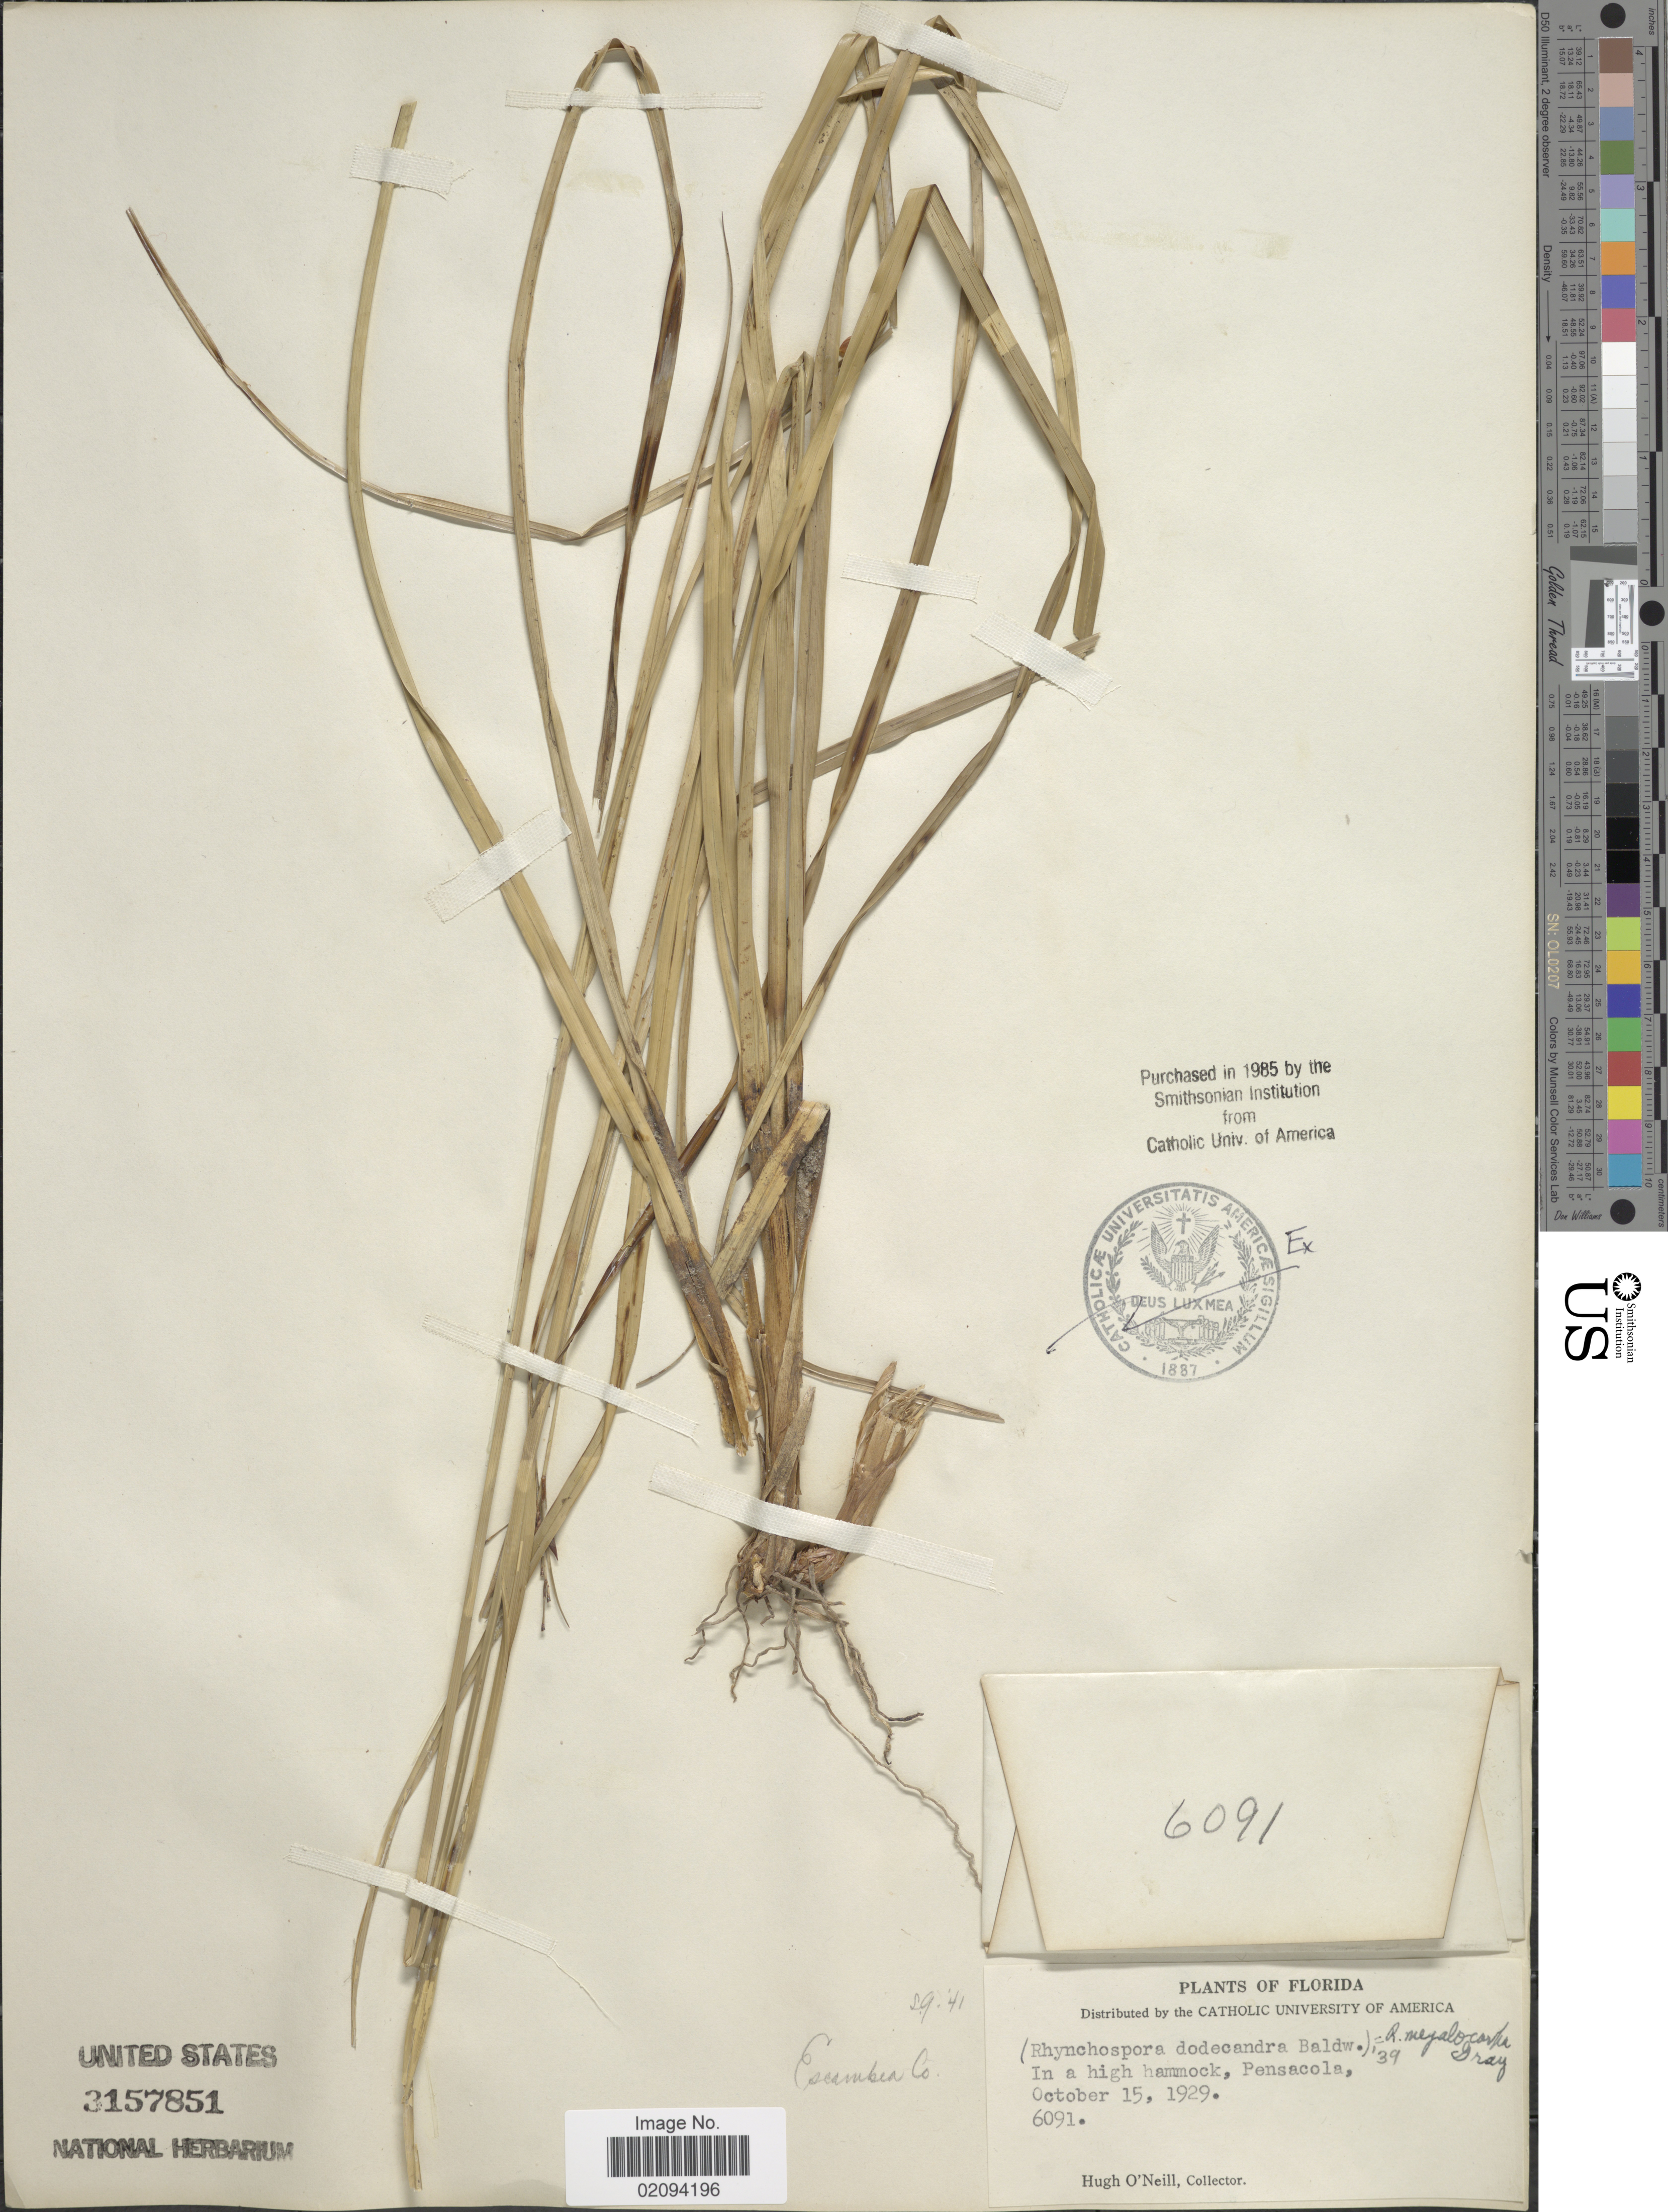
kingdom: Plantae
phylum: Tracheophyta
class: Liliopsida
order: Poales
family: Cyperaceae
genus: Rhynchospora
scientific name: Rhynchospora megalocarpa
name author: A. Gray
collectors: H. O'Neill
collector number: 6091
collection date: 1929-10-15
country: United States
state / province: Florida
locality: In a high hammock, Pensacola. Escambia Co.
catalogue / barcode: US 3157851